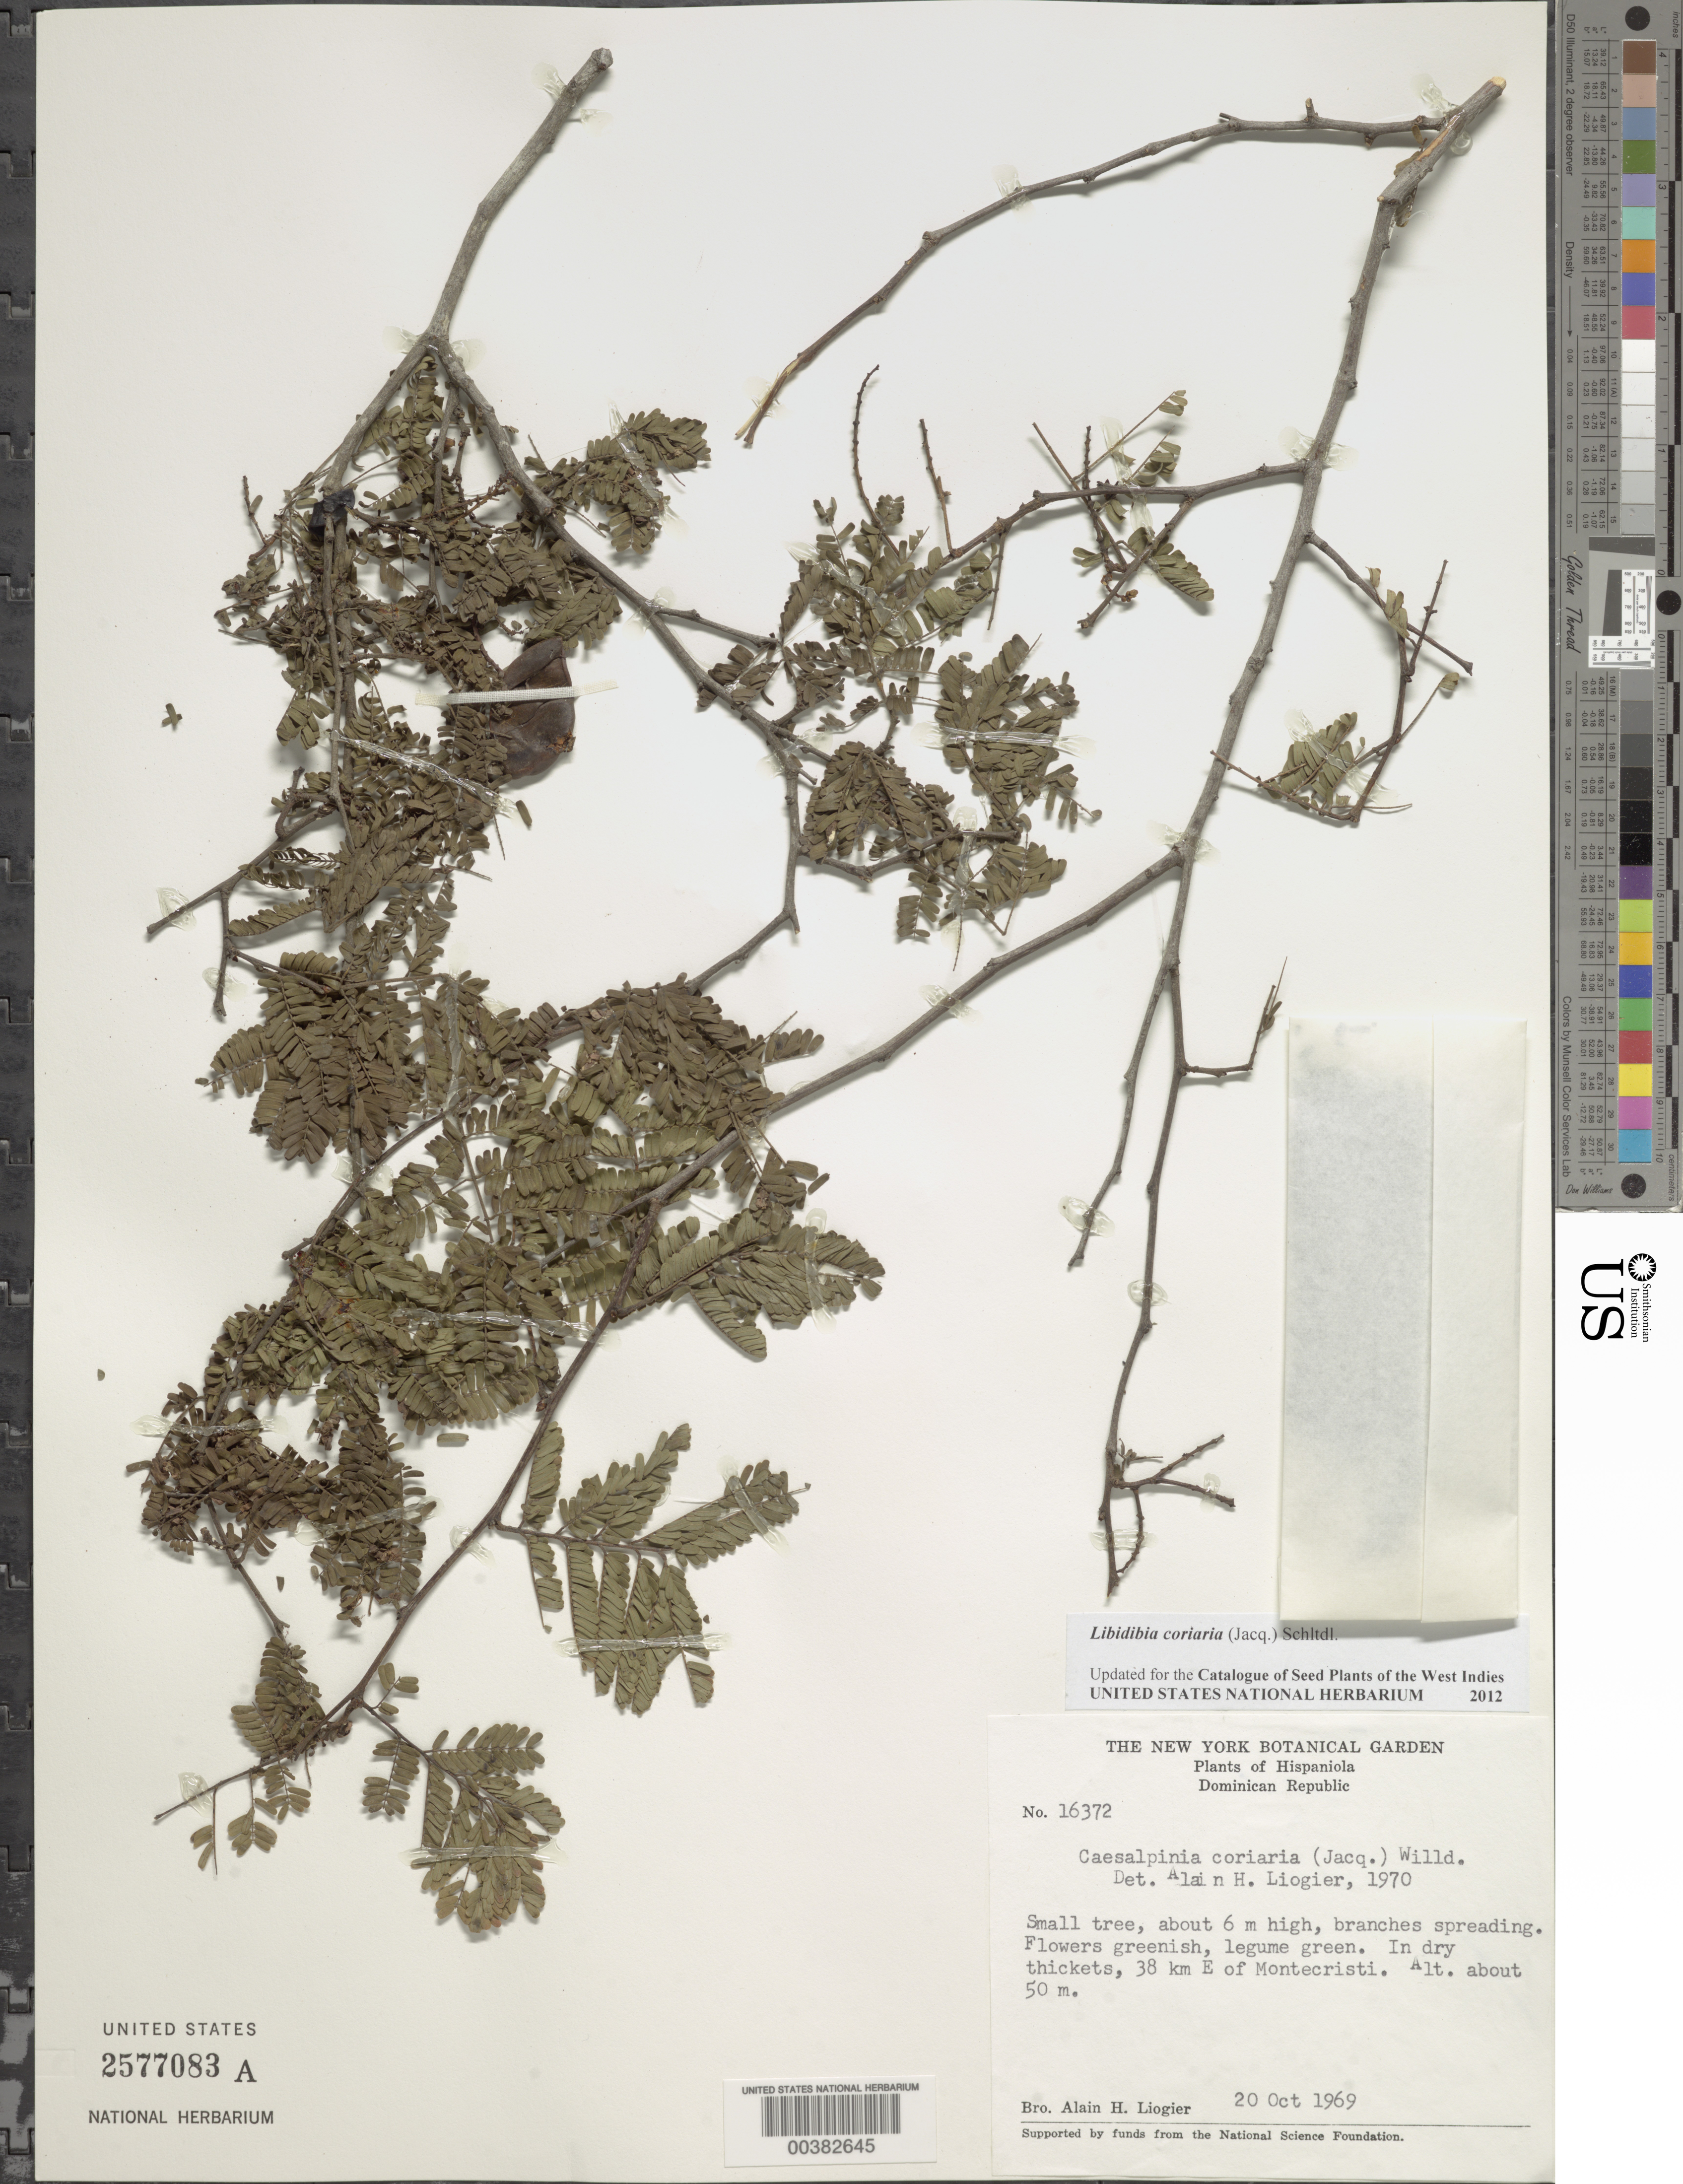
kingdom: Plantae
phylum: Tracheophyta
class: Magnoliopsida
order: Fabales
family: Fabaceae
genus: Libidibia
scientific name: Libidibia coriaria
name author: (Jacq.) Schltdl.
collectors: A. H. Liogier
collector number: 16372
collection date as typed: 20 Oct 1969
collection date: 1969-10-20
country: Dominican Republic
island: Hispaniola Island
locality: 38 km e of montecristi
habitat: In dry thickets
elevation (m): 50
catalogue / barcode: US 2577083A